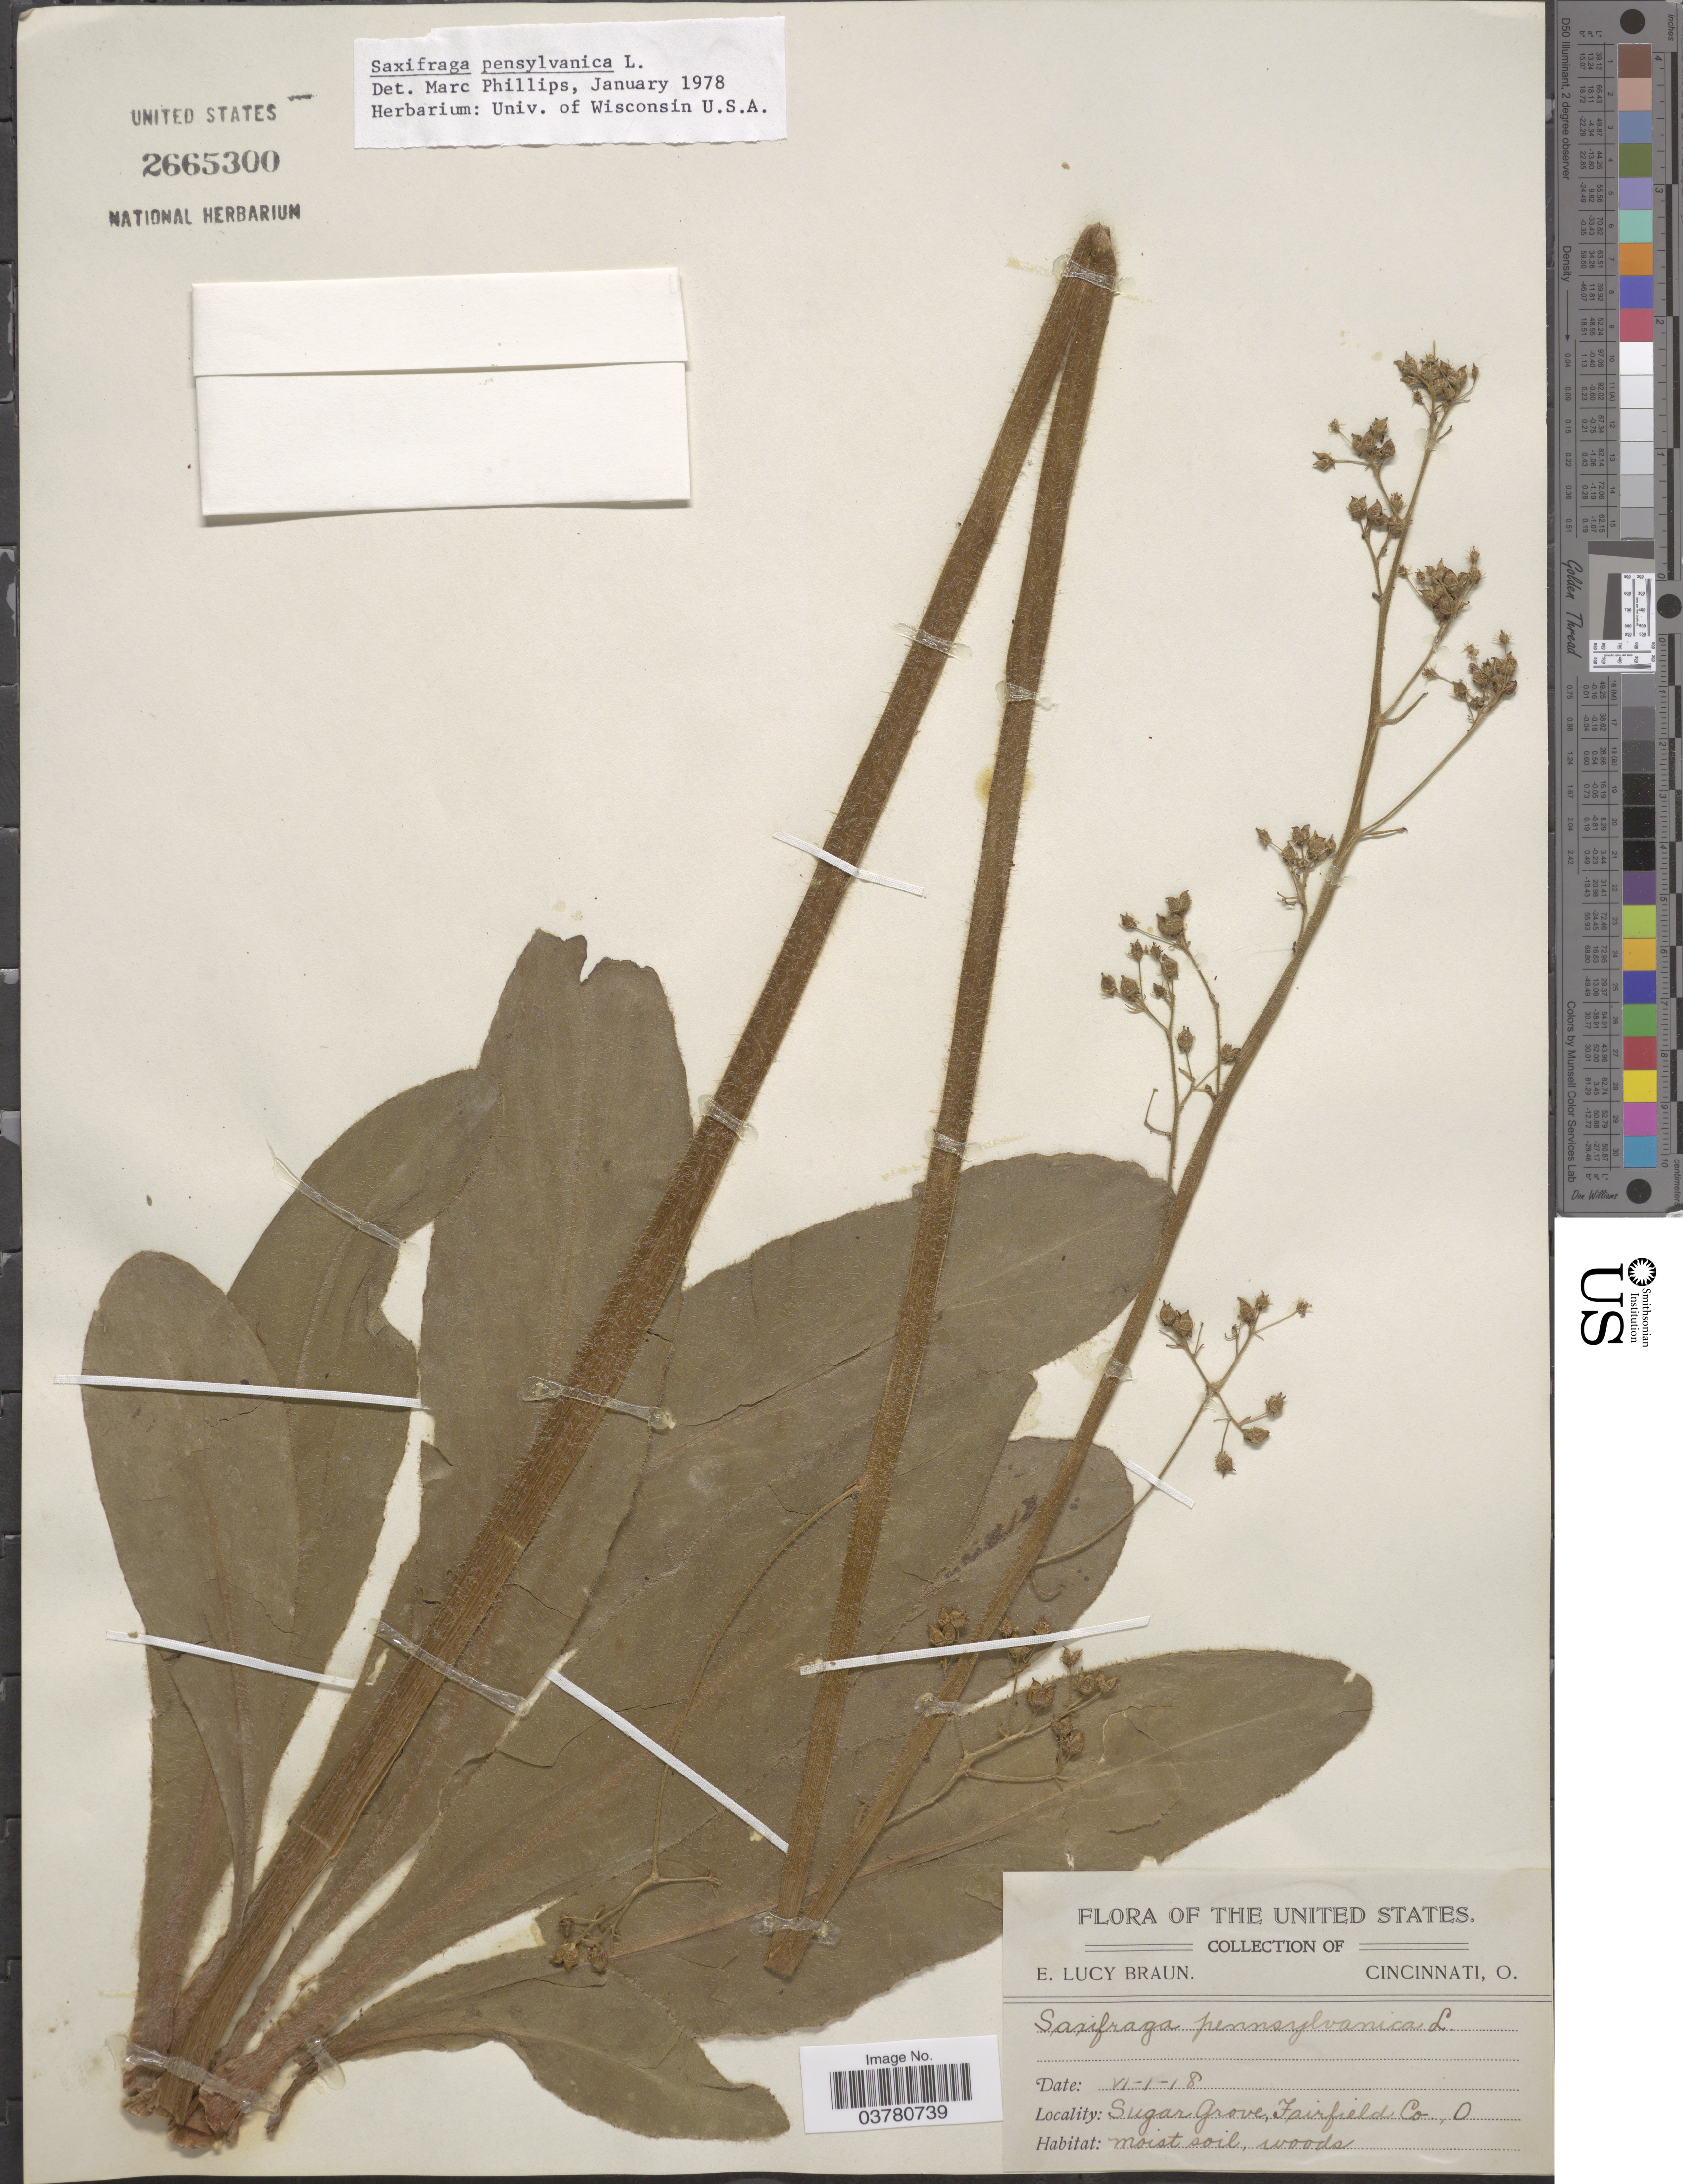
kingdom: Plantae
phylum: Tracheophyta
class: Magnoliopsida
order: Saxifragales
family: Saxifragaceae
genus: Micranthes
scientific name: Micranthes pensylvanica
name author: (L.) Haw.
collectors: E. L. Braun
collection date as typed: Transcribed d/m/y: 1/6/18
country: United States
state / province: Ohio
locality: Sugar Grove, Fairfield Co.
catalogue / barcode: US 2665300